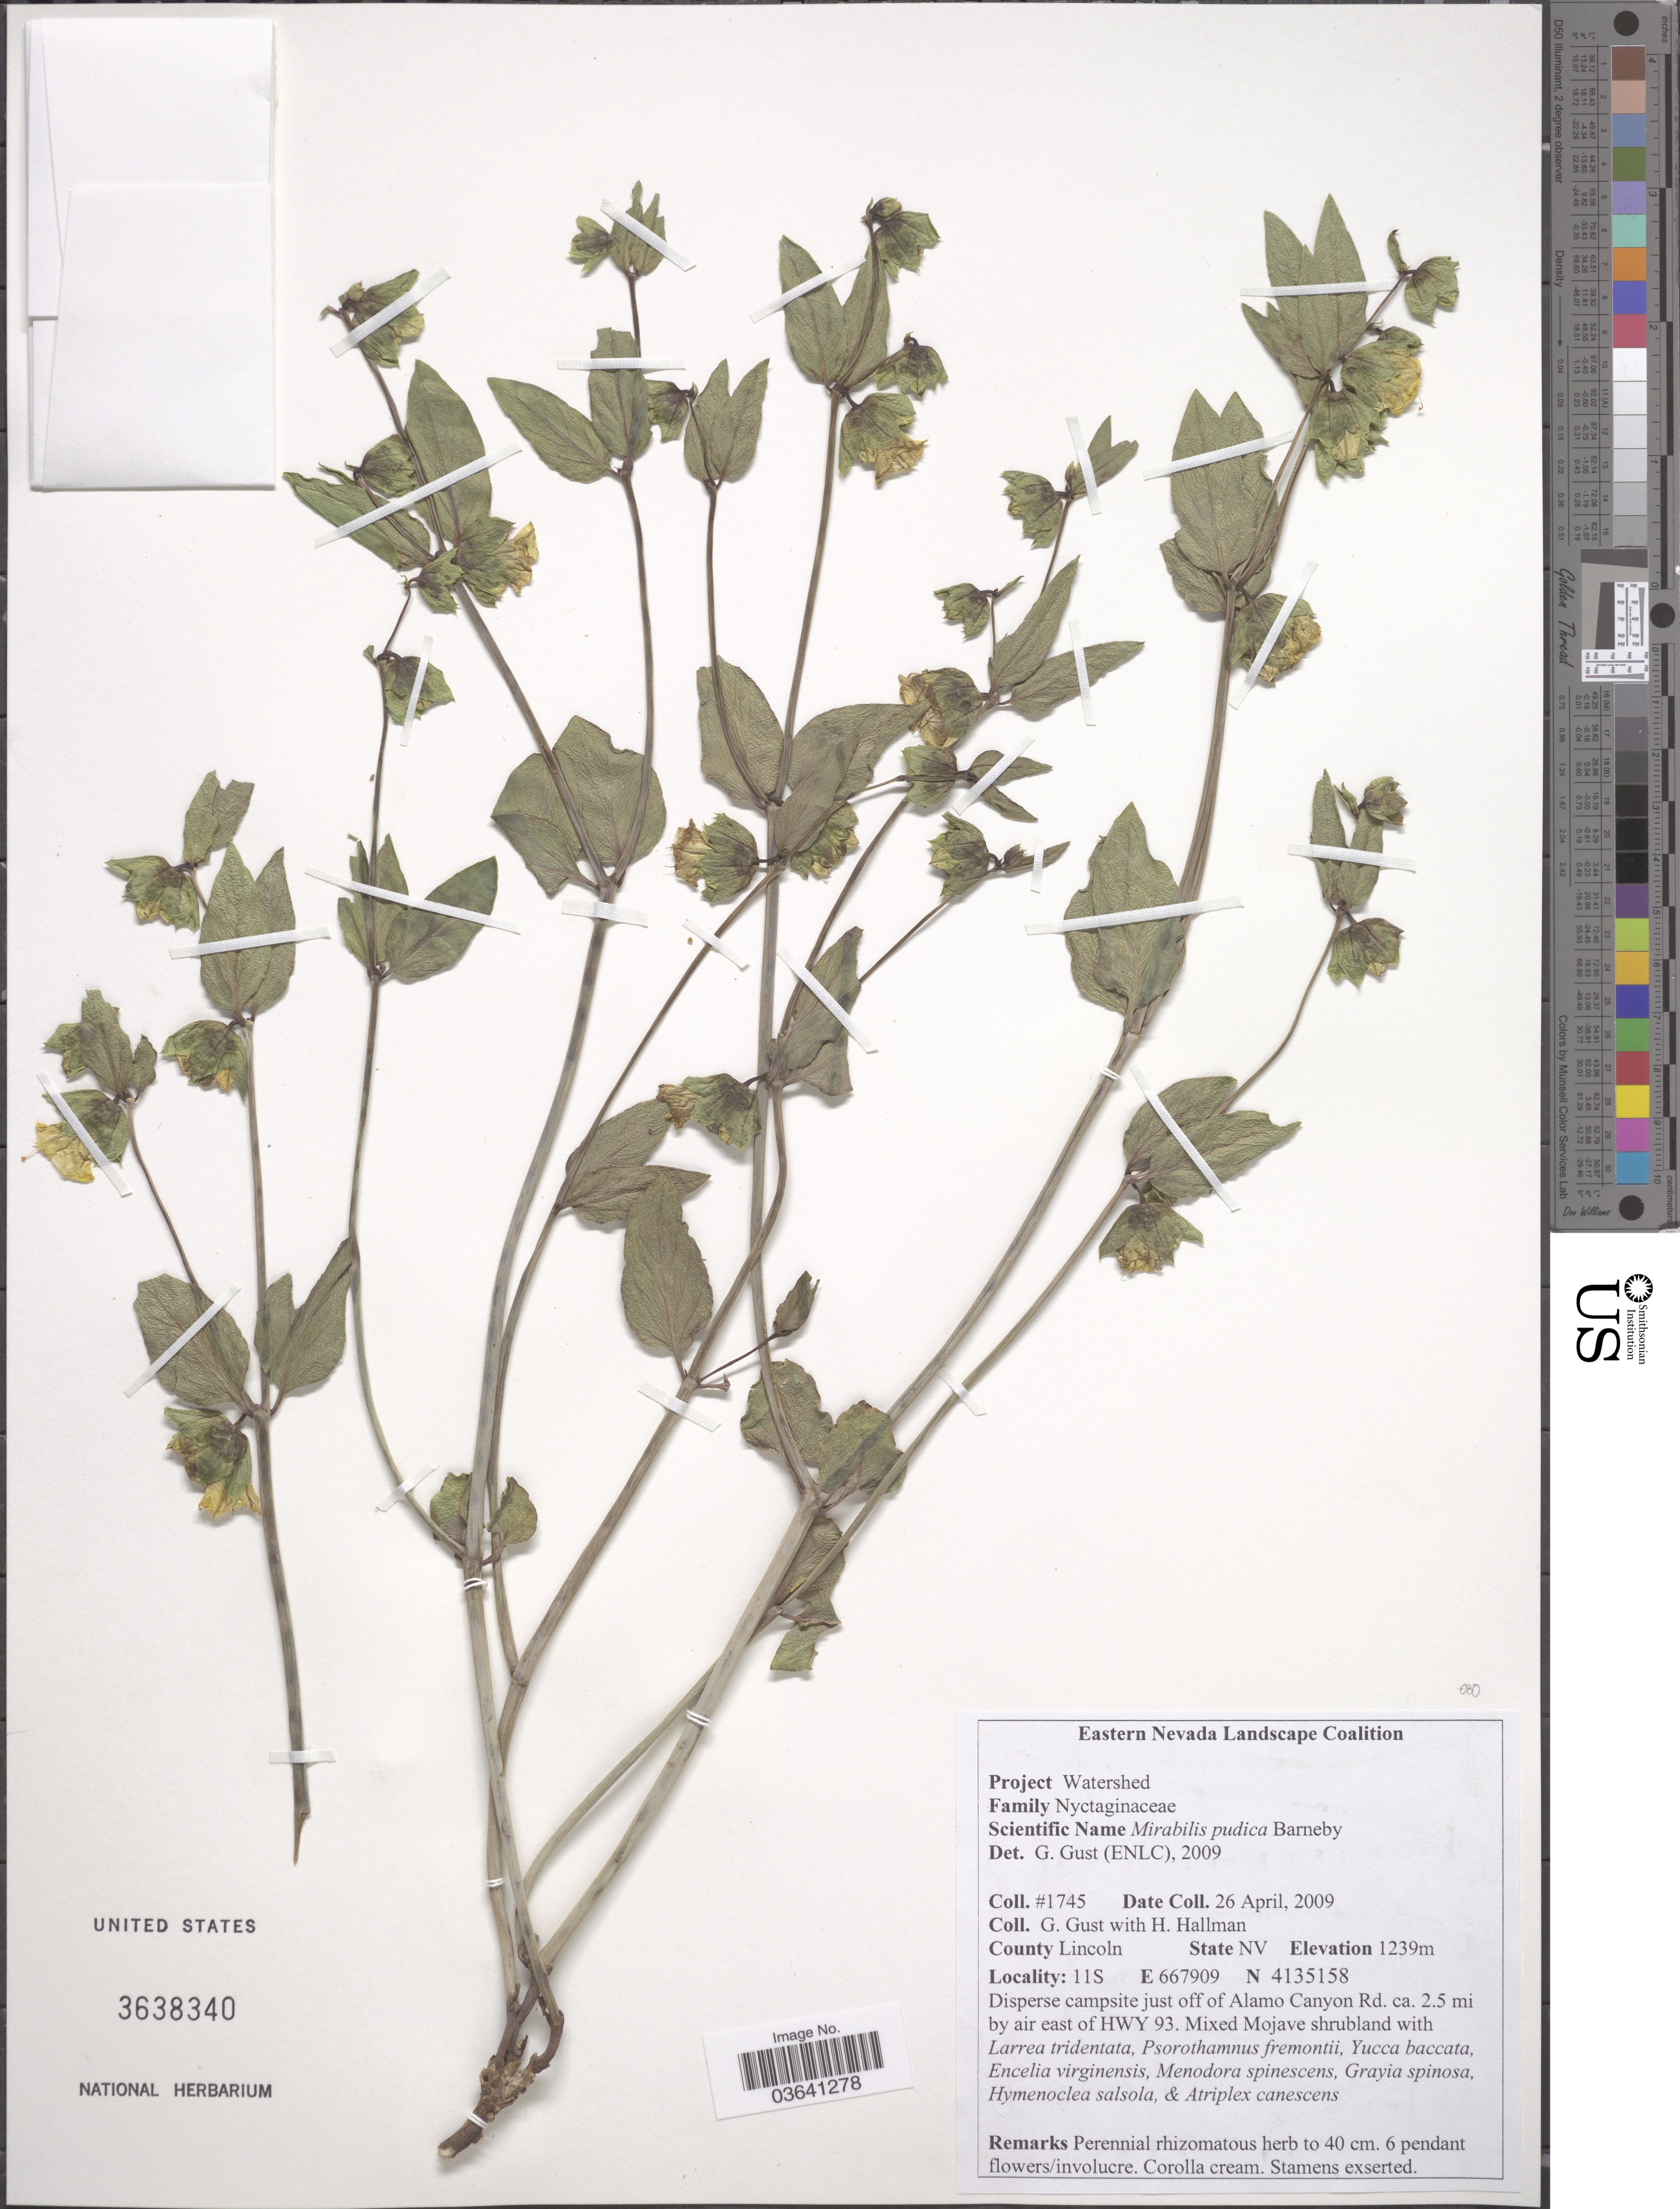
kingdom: Plantae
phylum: Tracheophyta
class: Magnoliopsida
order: Caryophyllales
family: Nyctaginaceae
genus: Mirabilis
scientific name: Mirabilis pudica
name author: Barneby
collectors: G. Gust & H. Hallman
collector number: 1745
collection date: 2009-04-26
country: United States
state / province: Nevada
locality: Eastern Nevada Landscape. County Lincoln. Disperse campsite just off of Alamo Canyon Rd. ca. 2.5 mi by air east of HWY 93. 11S.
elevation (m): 1239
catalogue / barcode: US 3638340